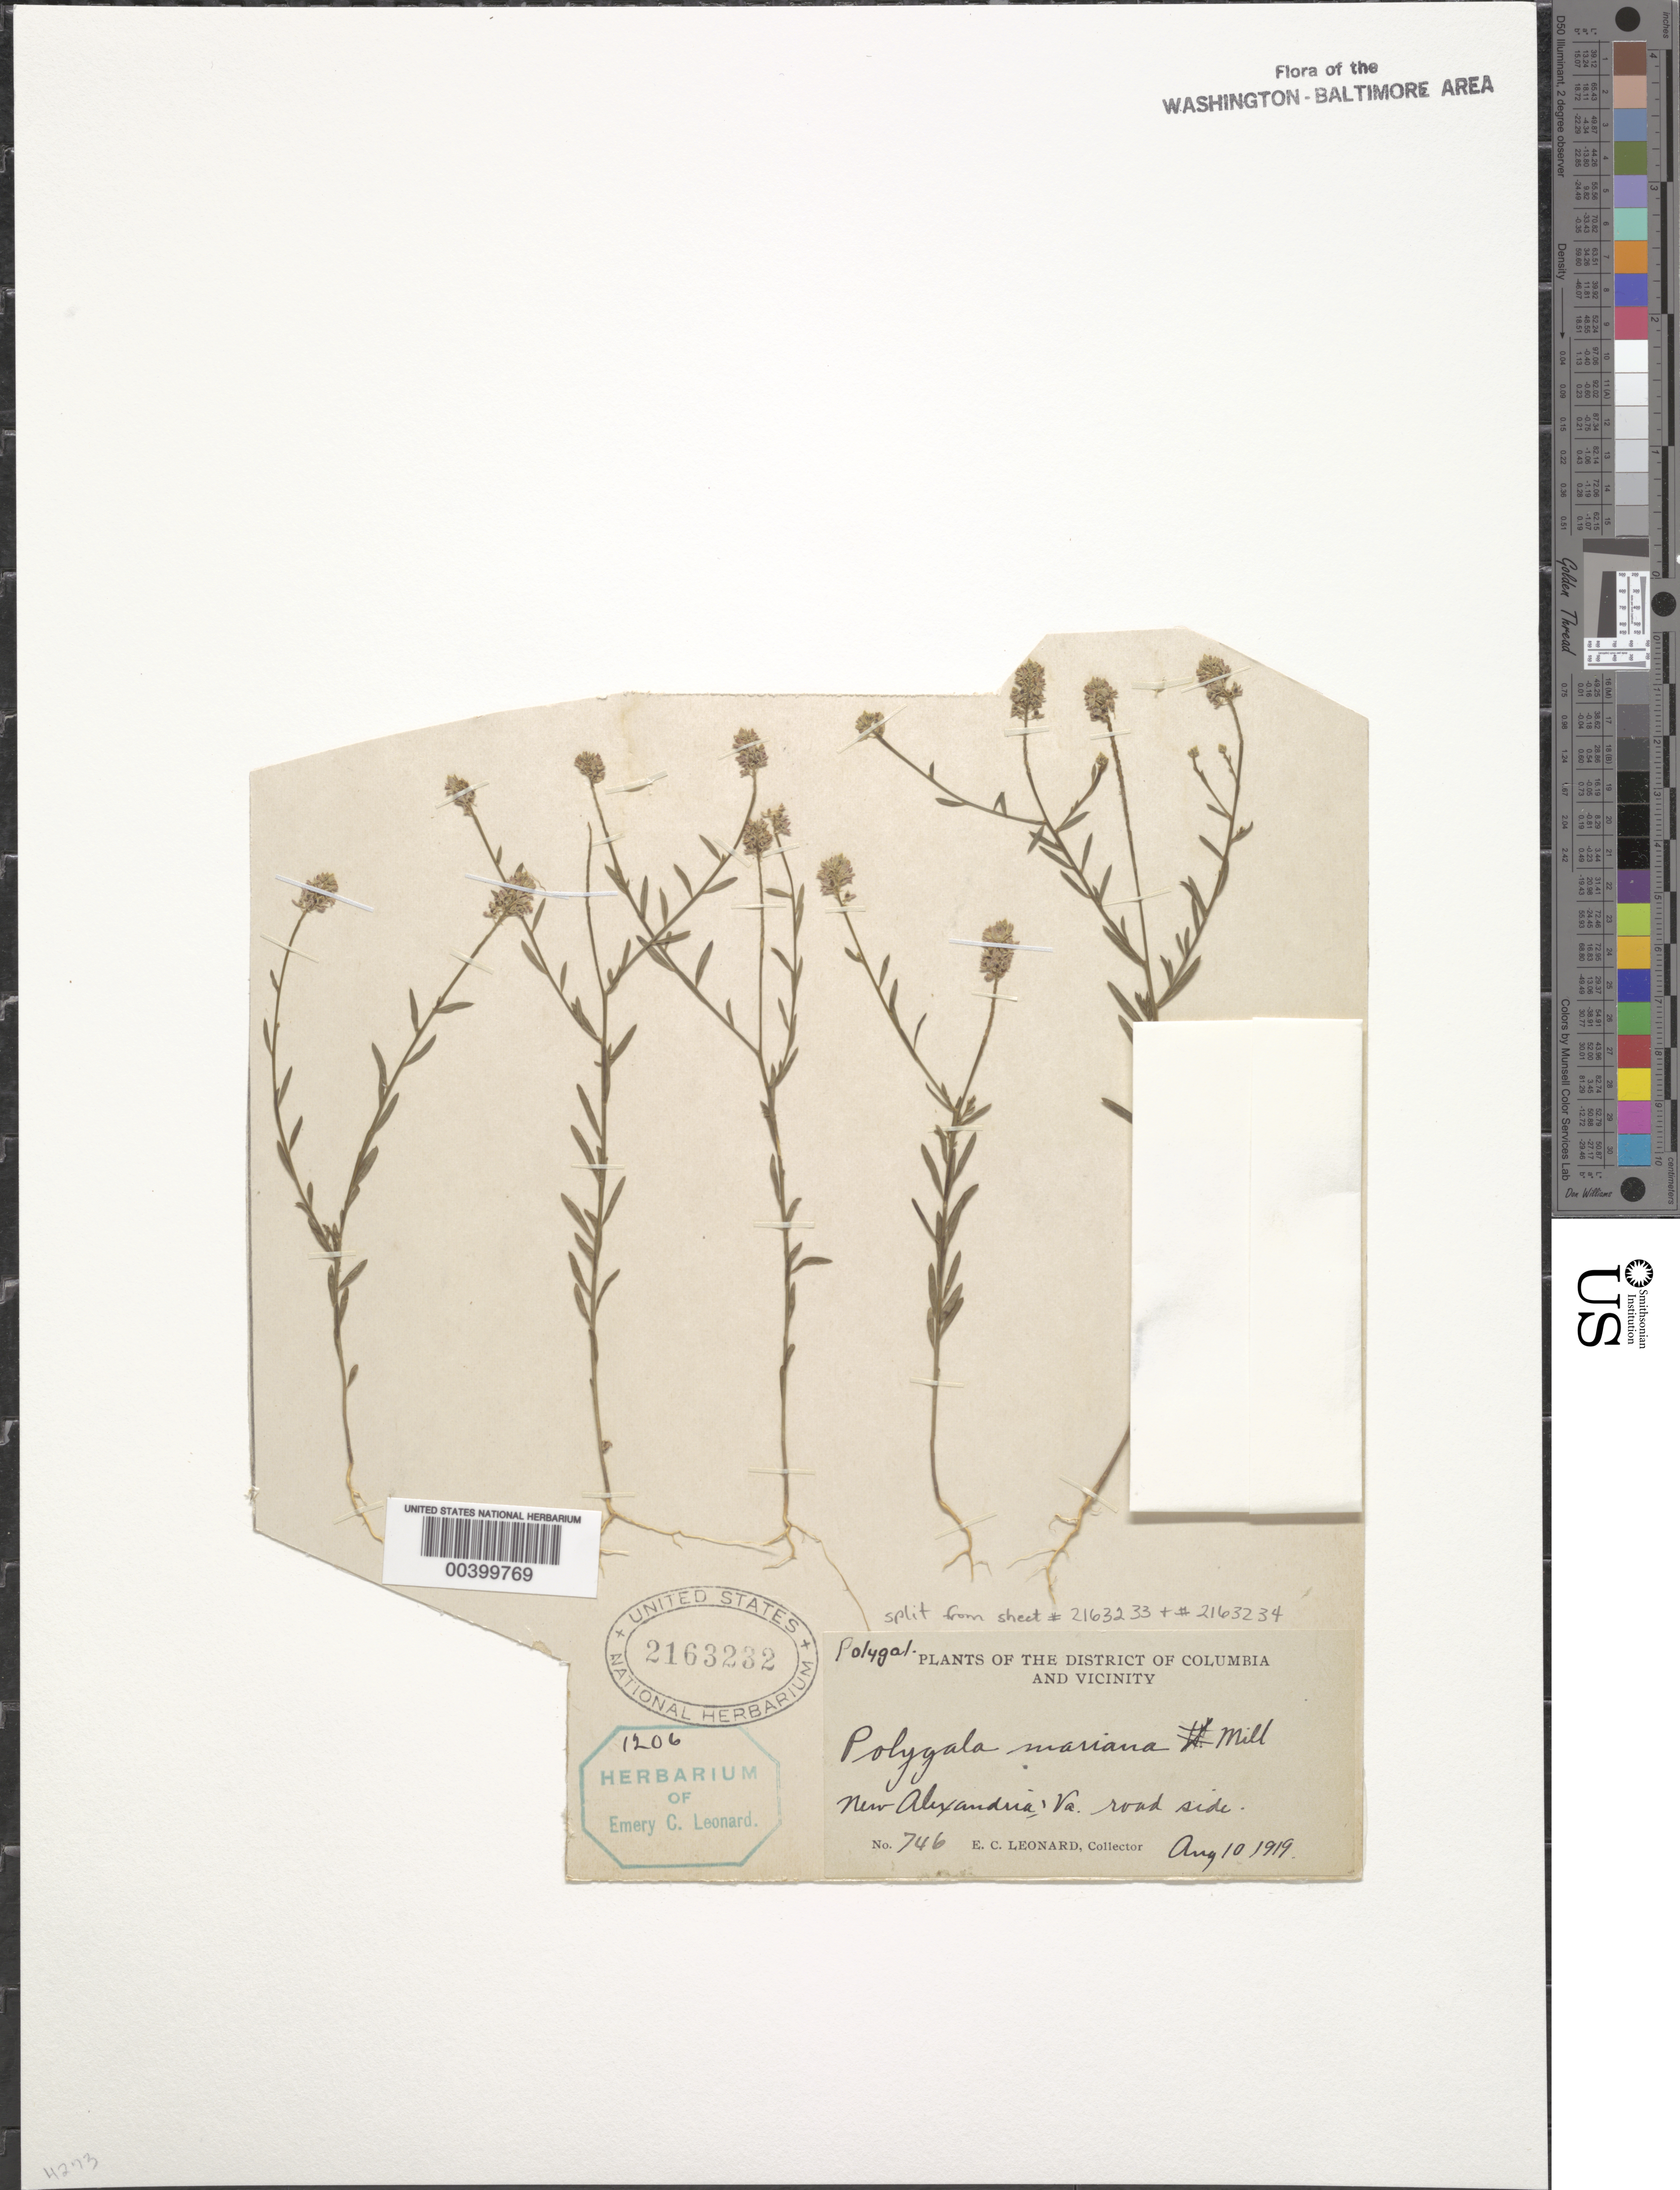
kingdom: Plantae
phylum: Tracheophyta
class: Magnoliopsida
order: Fabales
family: Polygalaceae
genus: Polygala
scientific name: Polygala mariana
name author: Mill.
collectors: E. C. Leonard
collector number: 746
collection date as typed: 10 Aug 1919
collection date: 1919-08-10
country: United States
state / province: Virginia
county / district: Fairfax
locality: New Alexandria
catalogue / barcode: US 2163232